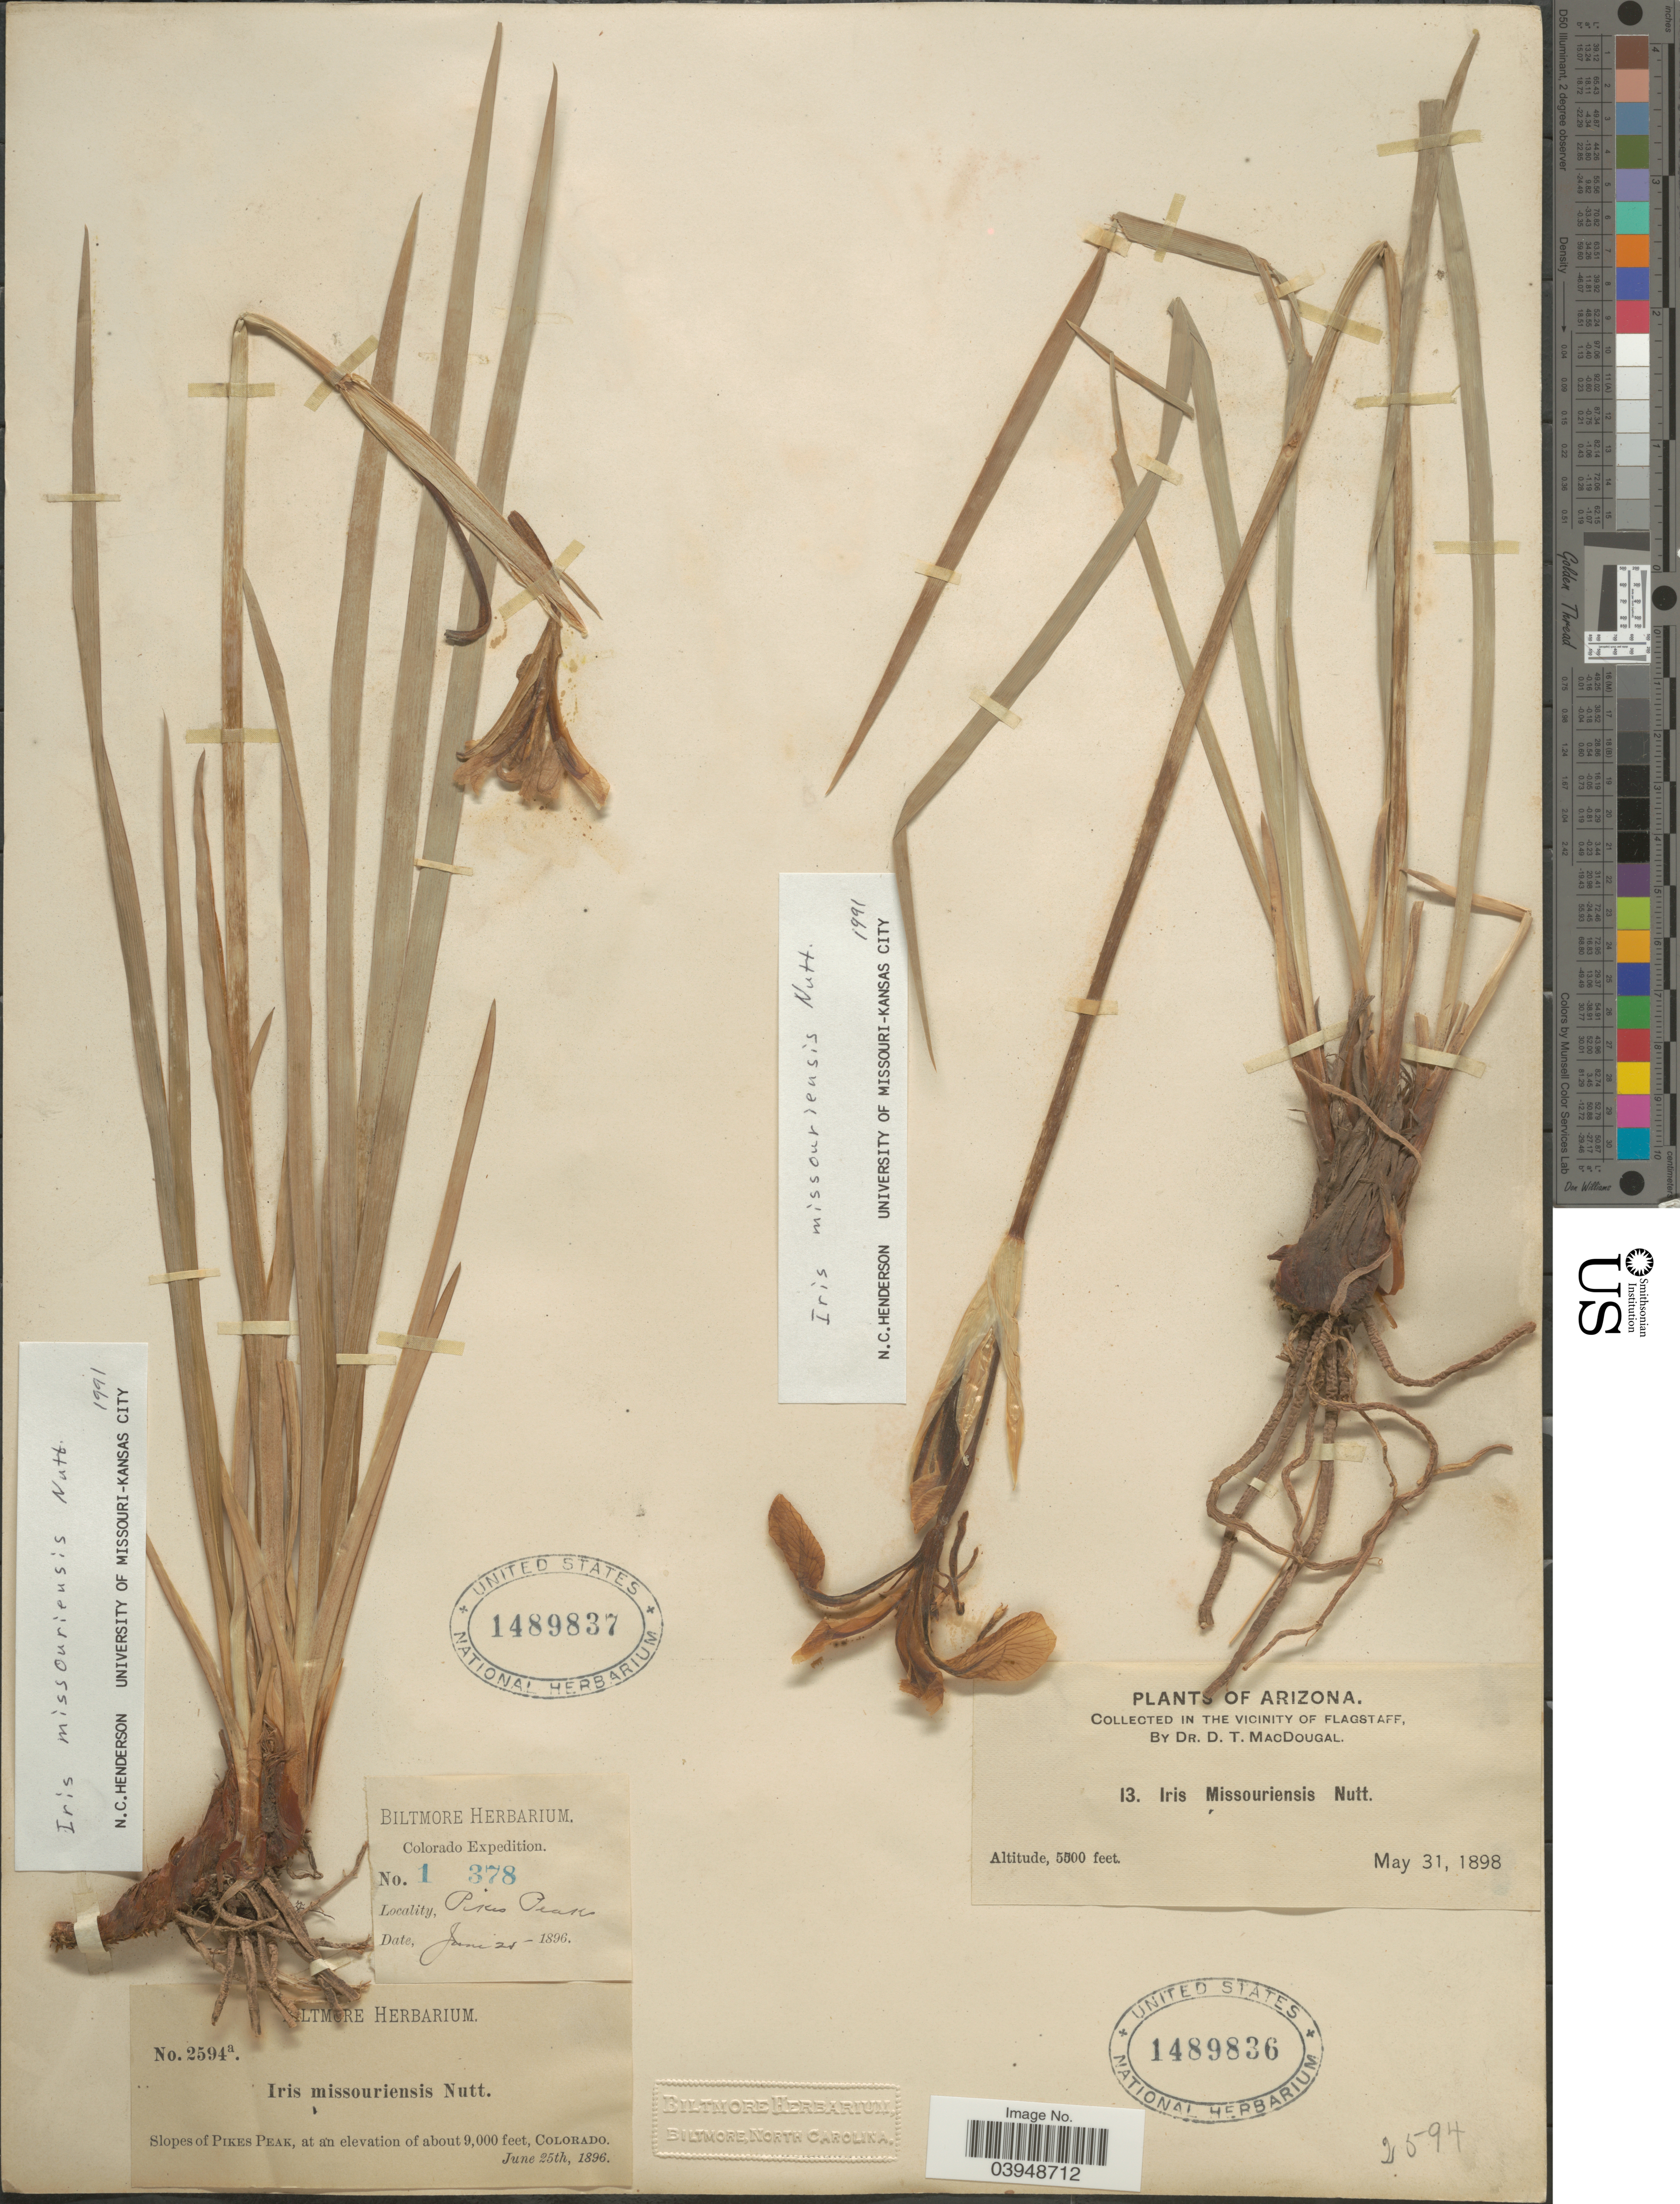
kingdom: Plantae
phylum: Tracheophyta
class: Liliopsida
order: Asparagales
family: Iridaceae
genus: Iris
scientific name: Iris missouriensis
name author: Nutt.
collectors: ex herb. Biltmore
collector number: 2594a/1378?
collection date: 1896-06-25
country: United States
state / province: Colorado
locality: Pikes Peak. Slopes of Pikes Peak.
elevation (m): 2743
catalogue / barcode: US 1489837-2